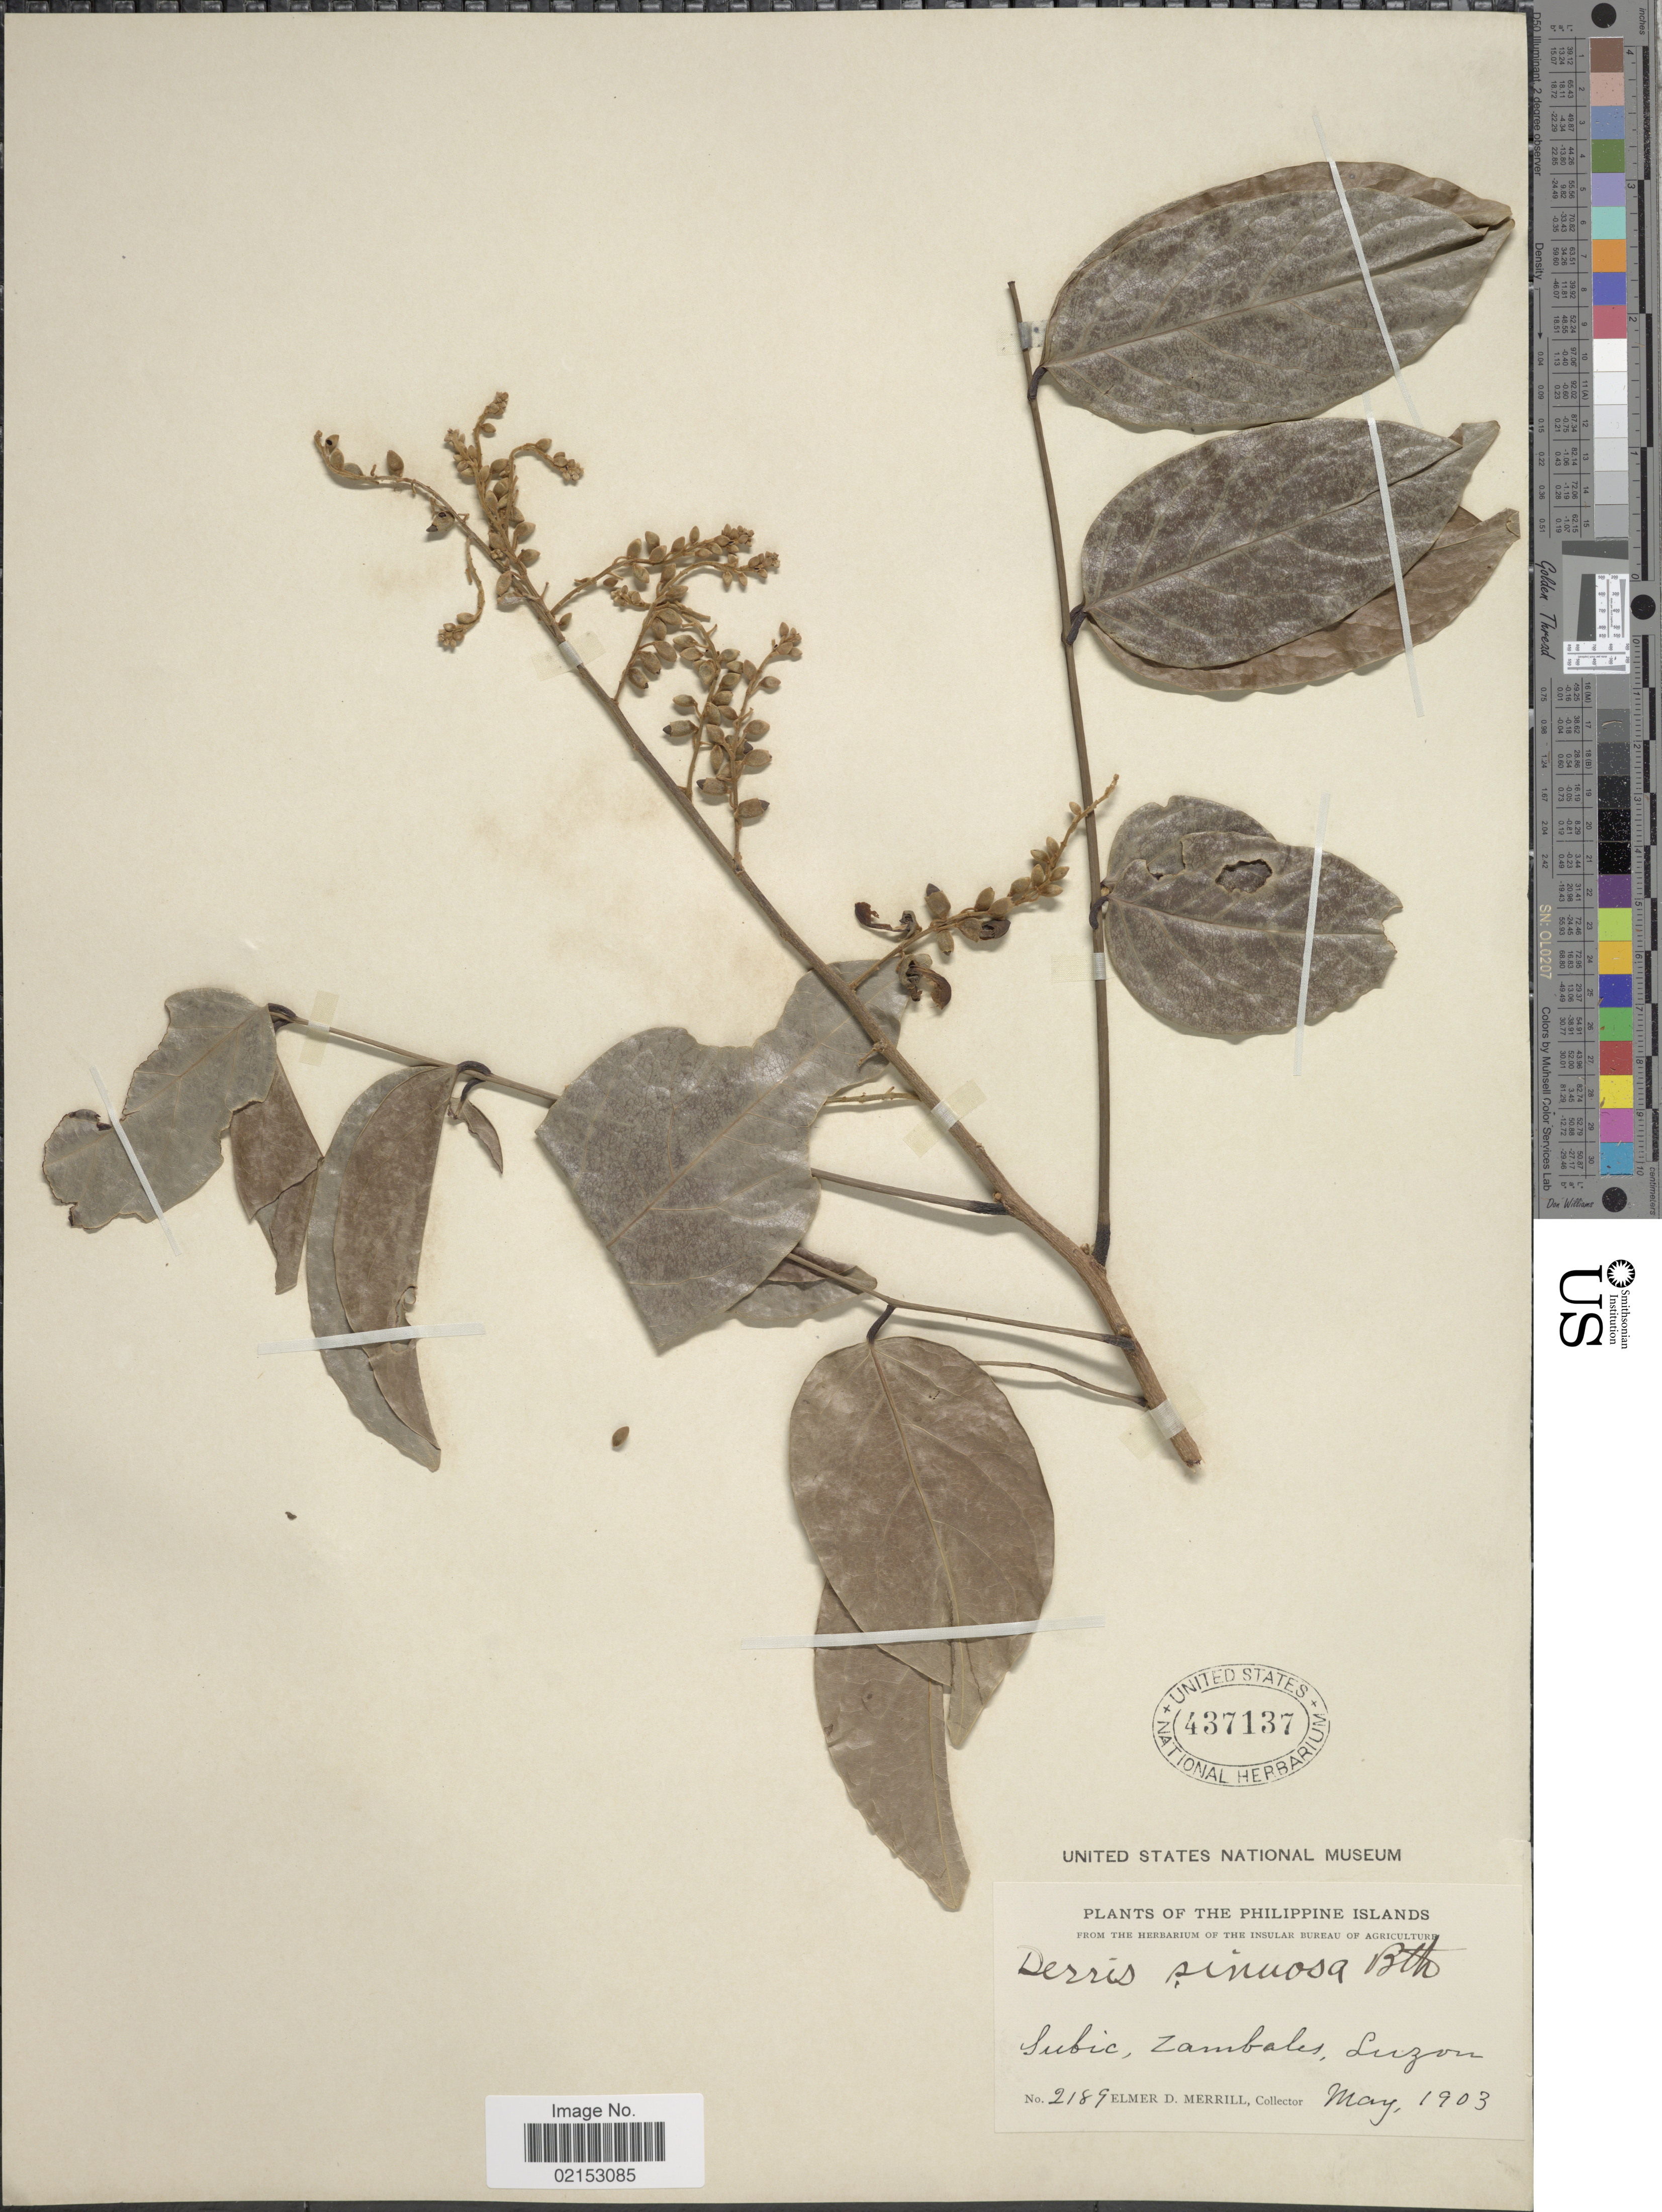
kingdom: Plantae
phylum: Tracheophyta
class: Magnoliopsida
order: Fabales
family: Fabaceae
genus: Aganope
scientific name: Aganope heptaphylla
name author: (L.) Polhill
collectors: E. D. Merrill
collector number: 2189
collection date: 1903-05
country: Philippines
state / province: Central Luzon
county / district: Zambales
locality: Subic, Luzon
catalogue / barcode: US 437137